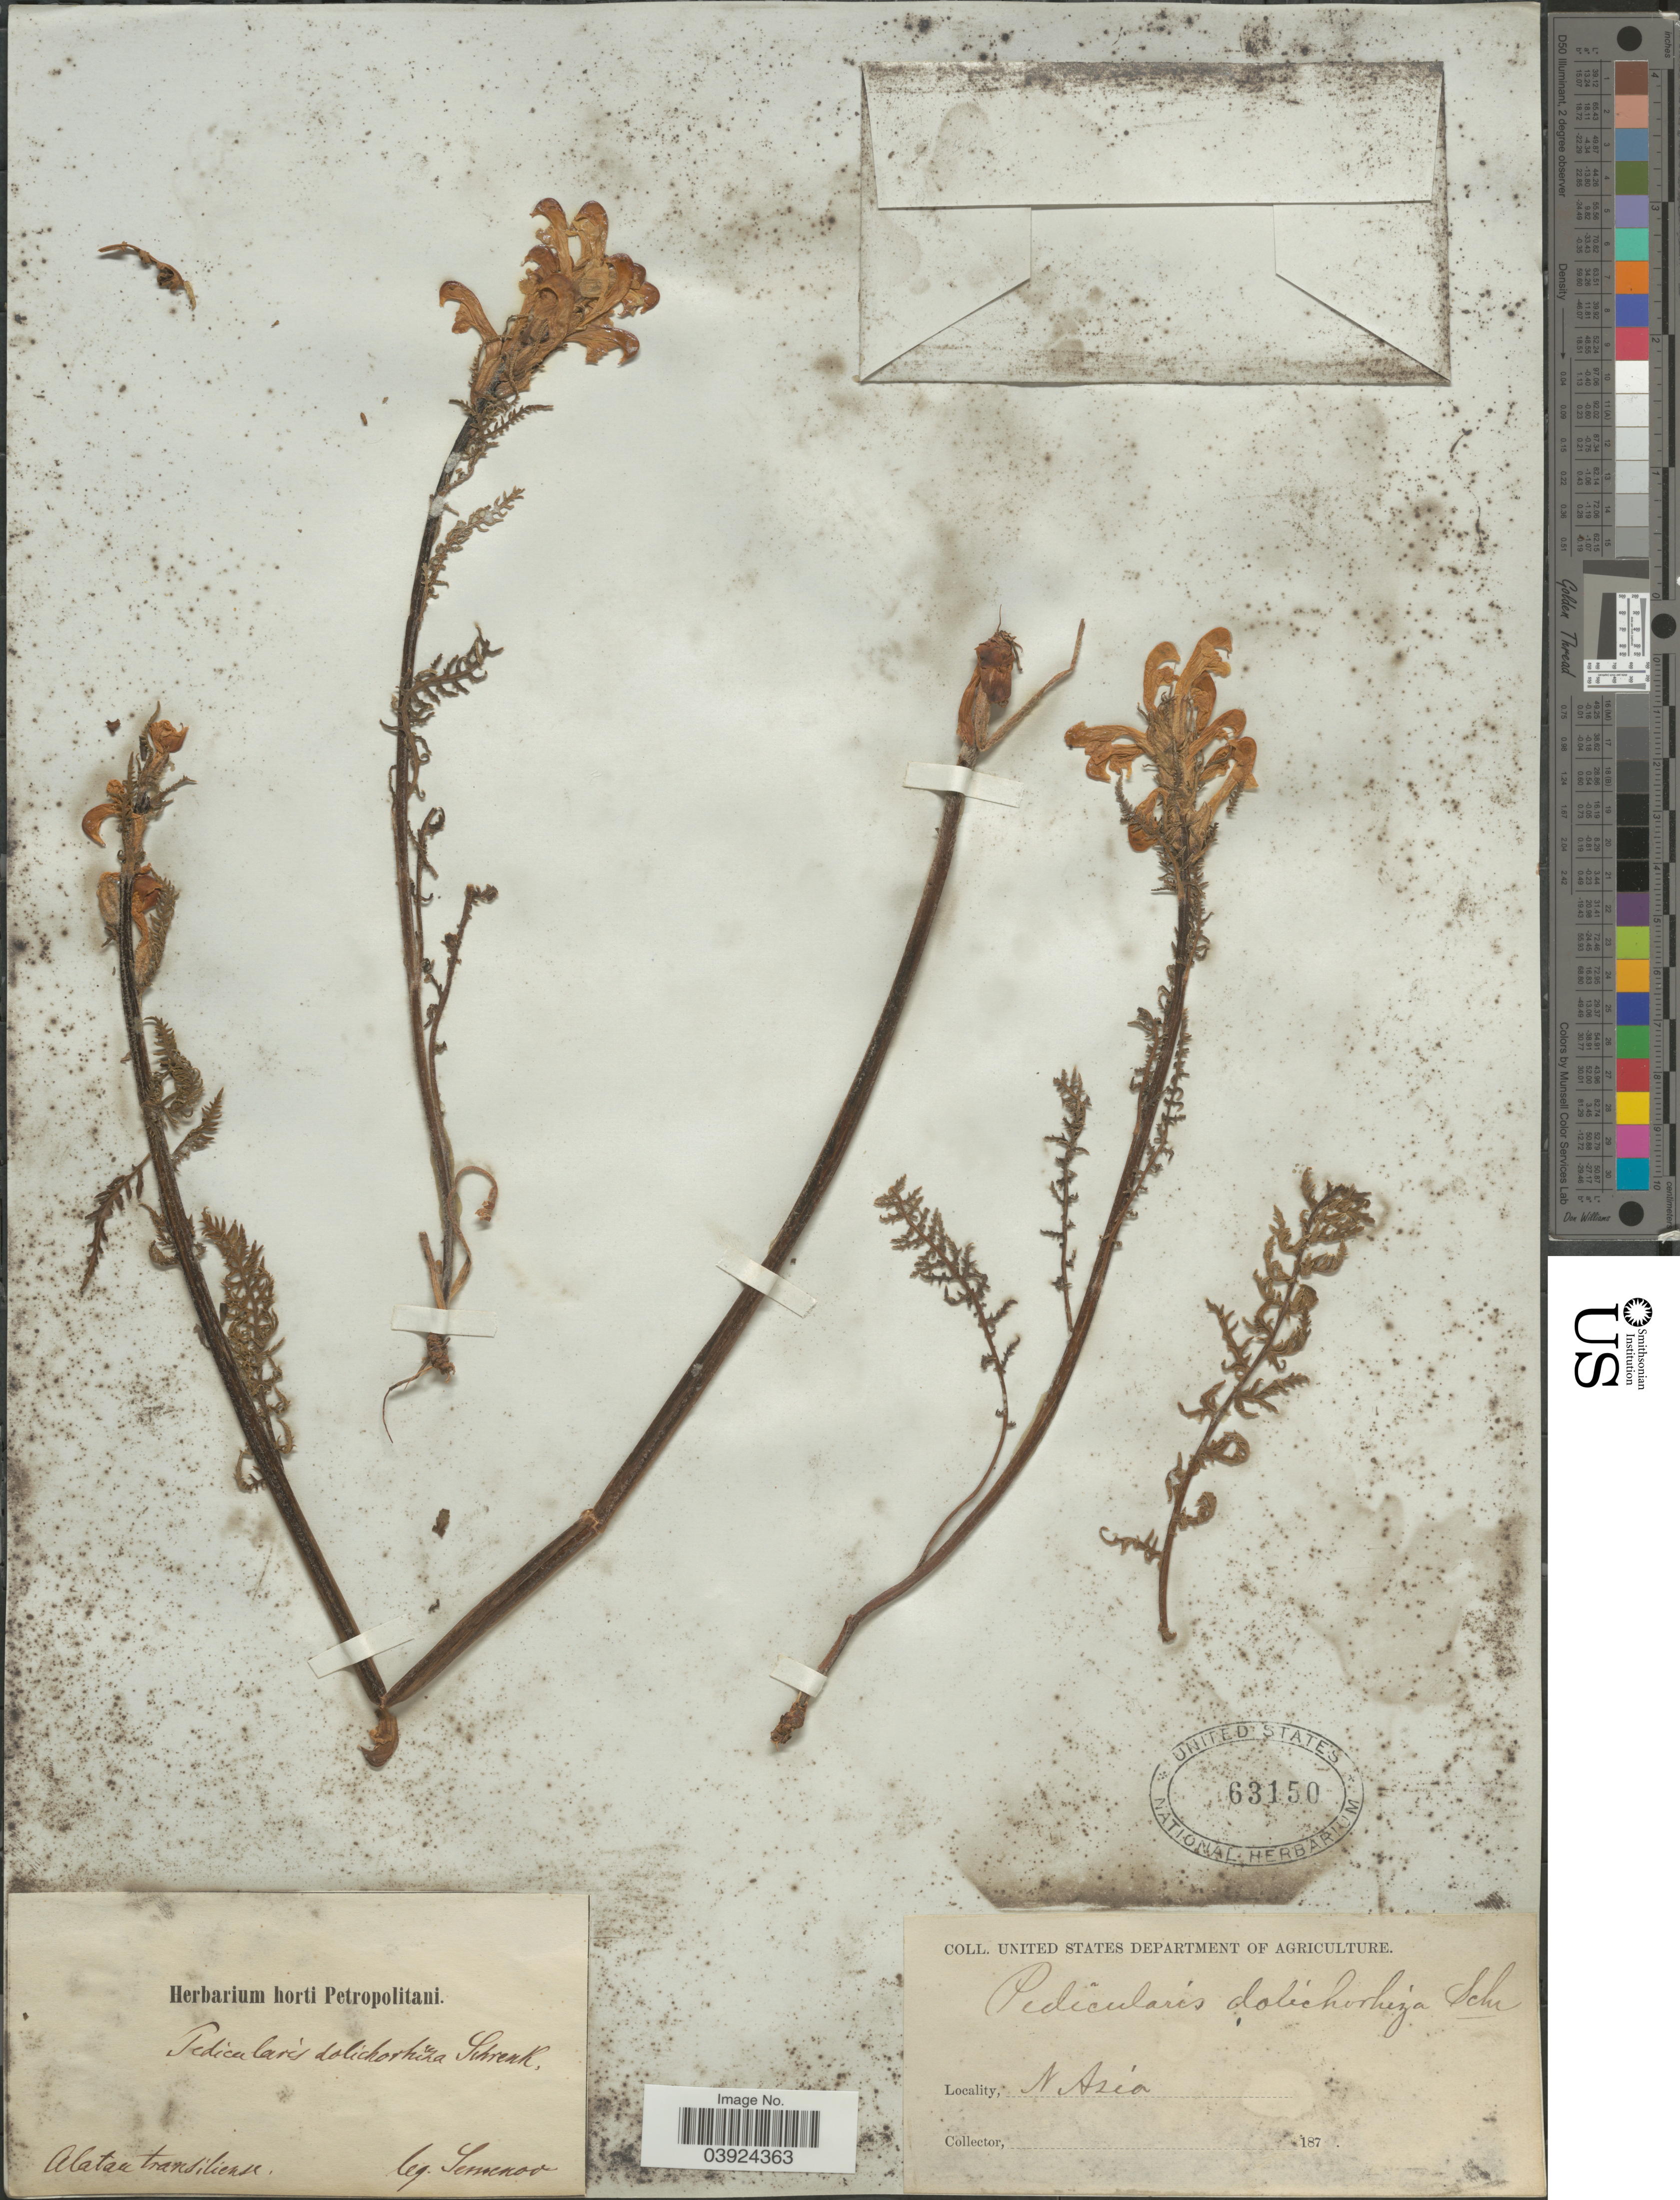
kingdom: Plantae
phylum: Tracheophyta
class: Magnoliopsida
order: Lamiales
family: Orobanchaceae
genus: Pedicularis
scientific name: Pedicularis dolichorrhiza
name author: Schrenk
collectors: -- Semenov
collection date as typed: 187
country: Kazakhstan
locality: Alatau transiliense. N Asia.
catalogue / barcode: US 63150